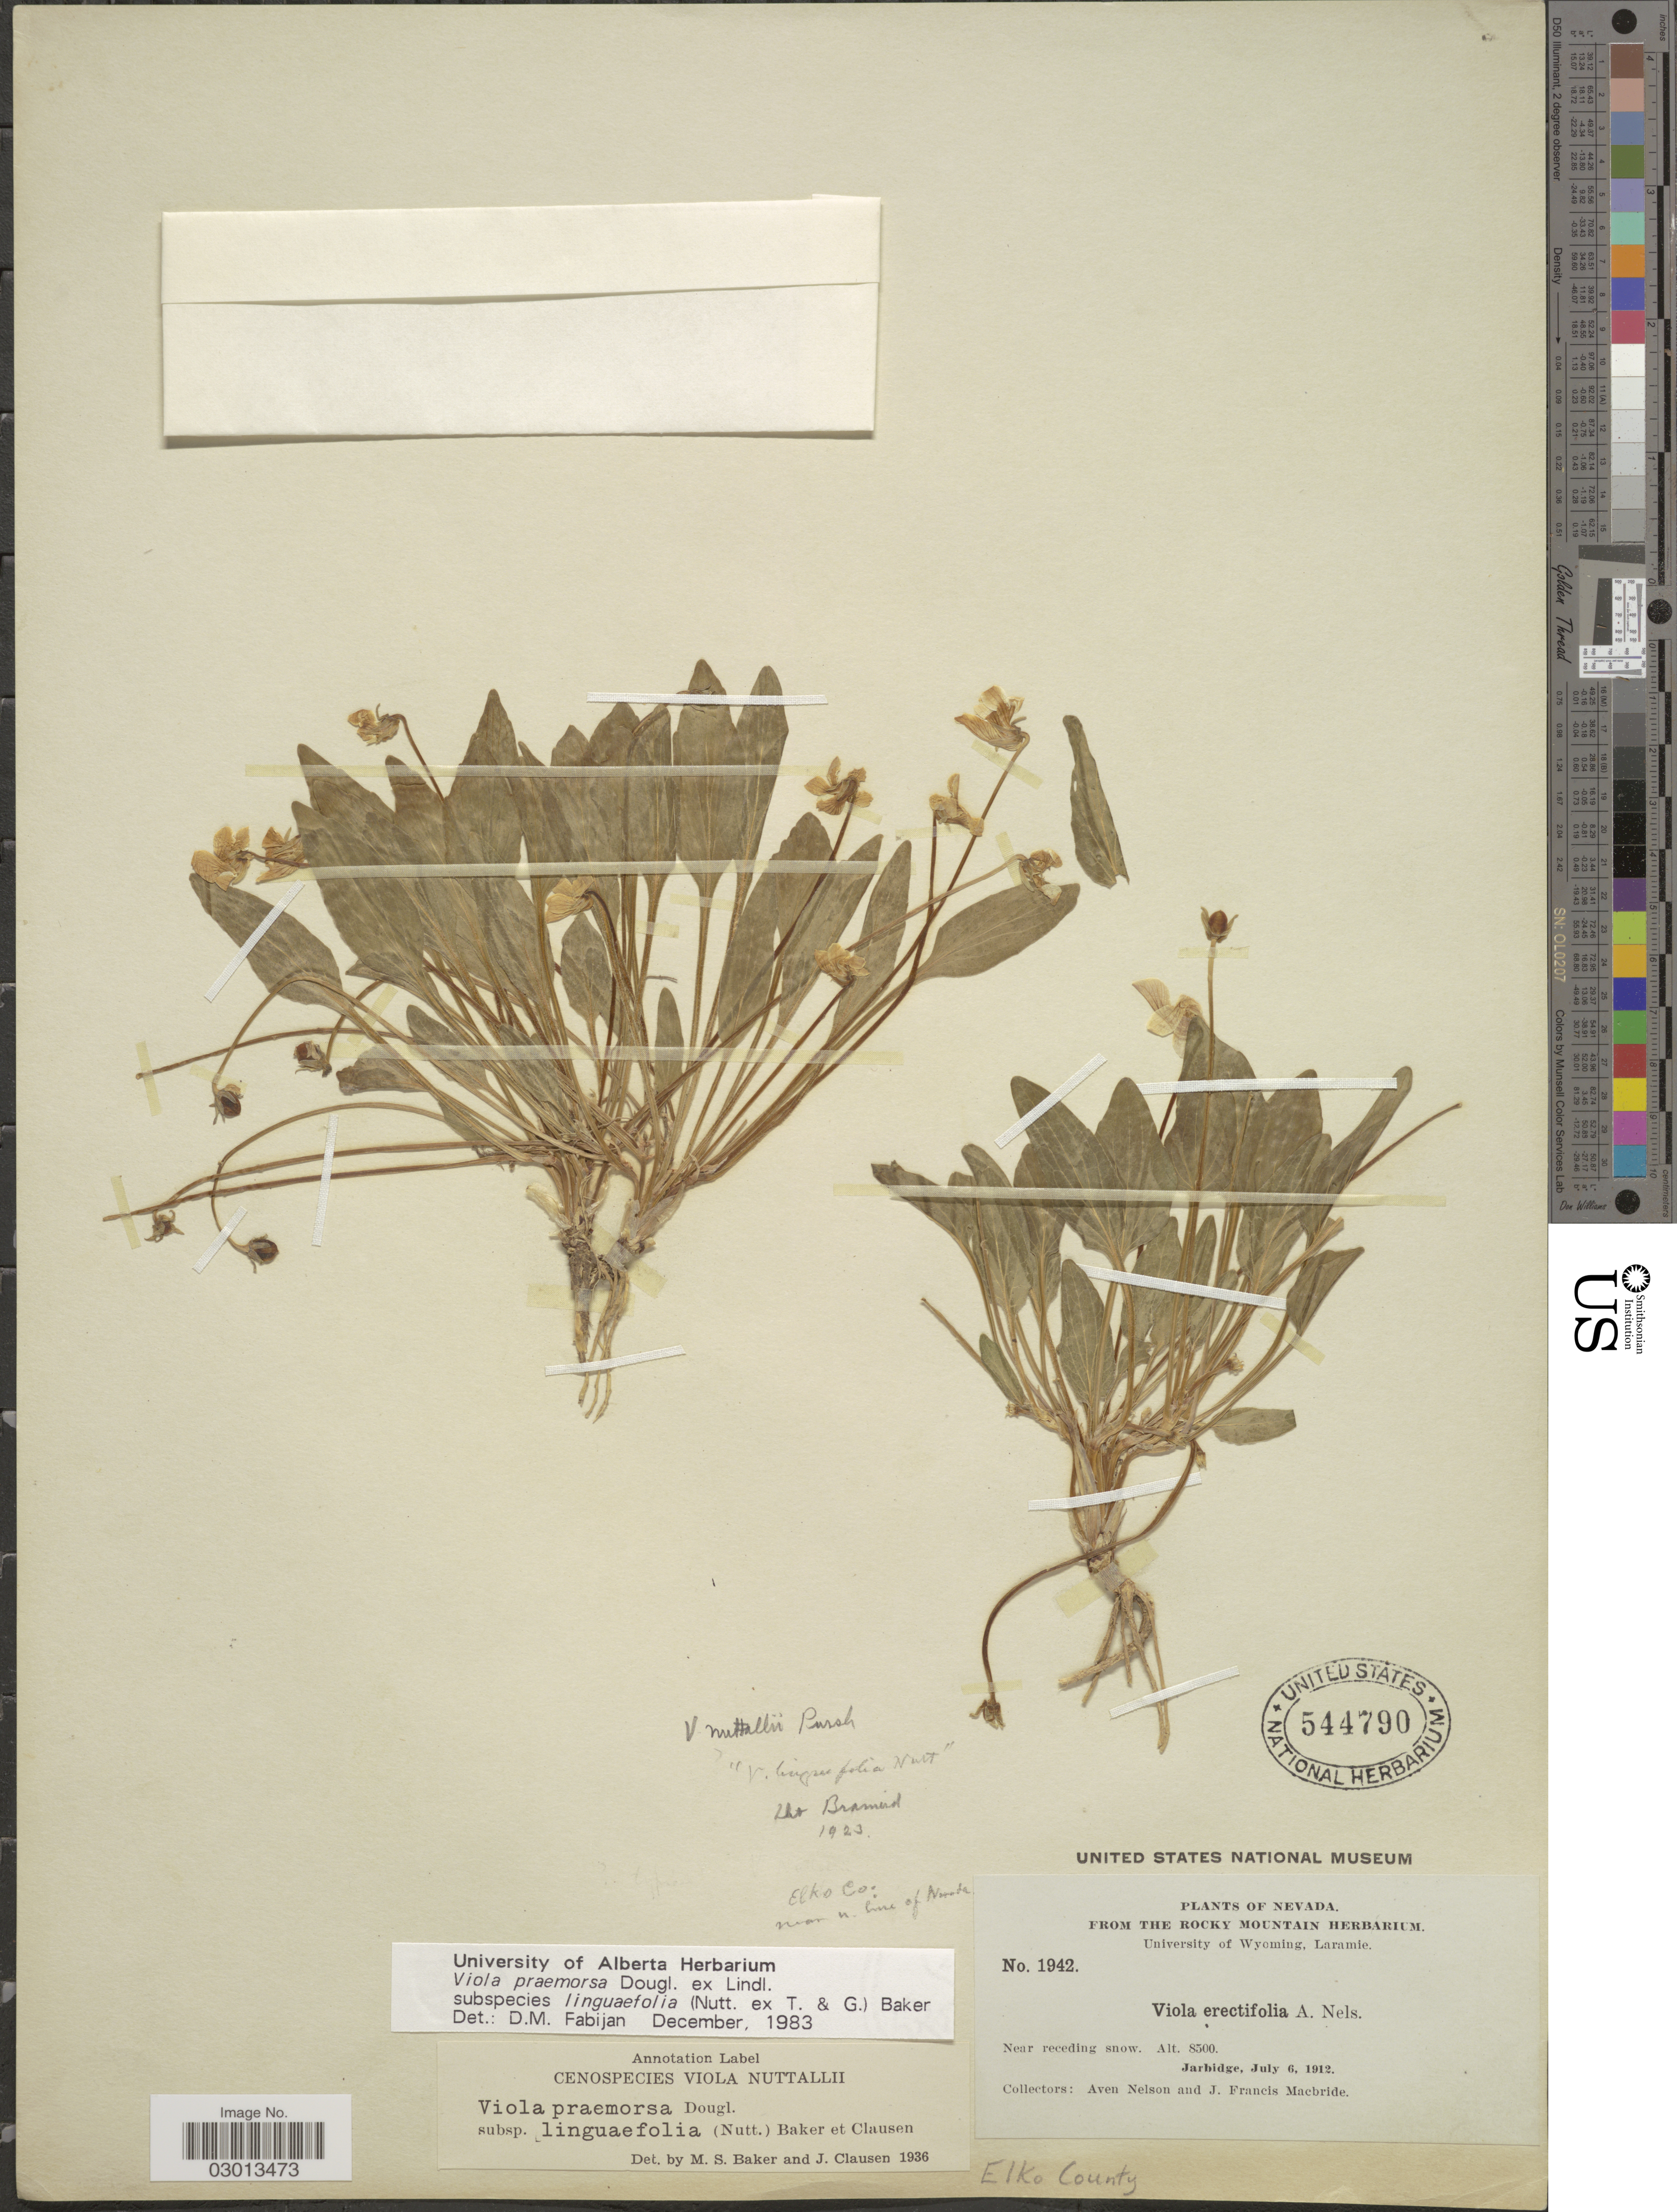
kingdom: Plantae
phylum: Tracheophyta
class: Magnoliopsida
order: Malpighiales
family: Violaceae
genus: Viola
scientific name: Viola praemorsa subsp. linguifolia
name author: (Nutt.) M.S. Baker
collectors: A. Nelson & J. F. Macbride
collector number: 1942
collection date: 1912-07-06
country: United States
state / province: Nevada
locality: Near receding snow. Elko County. Elko Co: near N. line of Nevada.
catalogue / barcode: US 544790